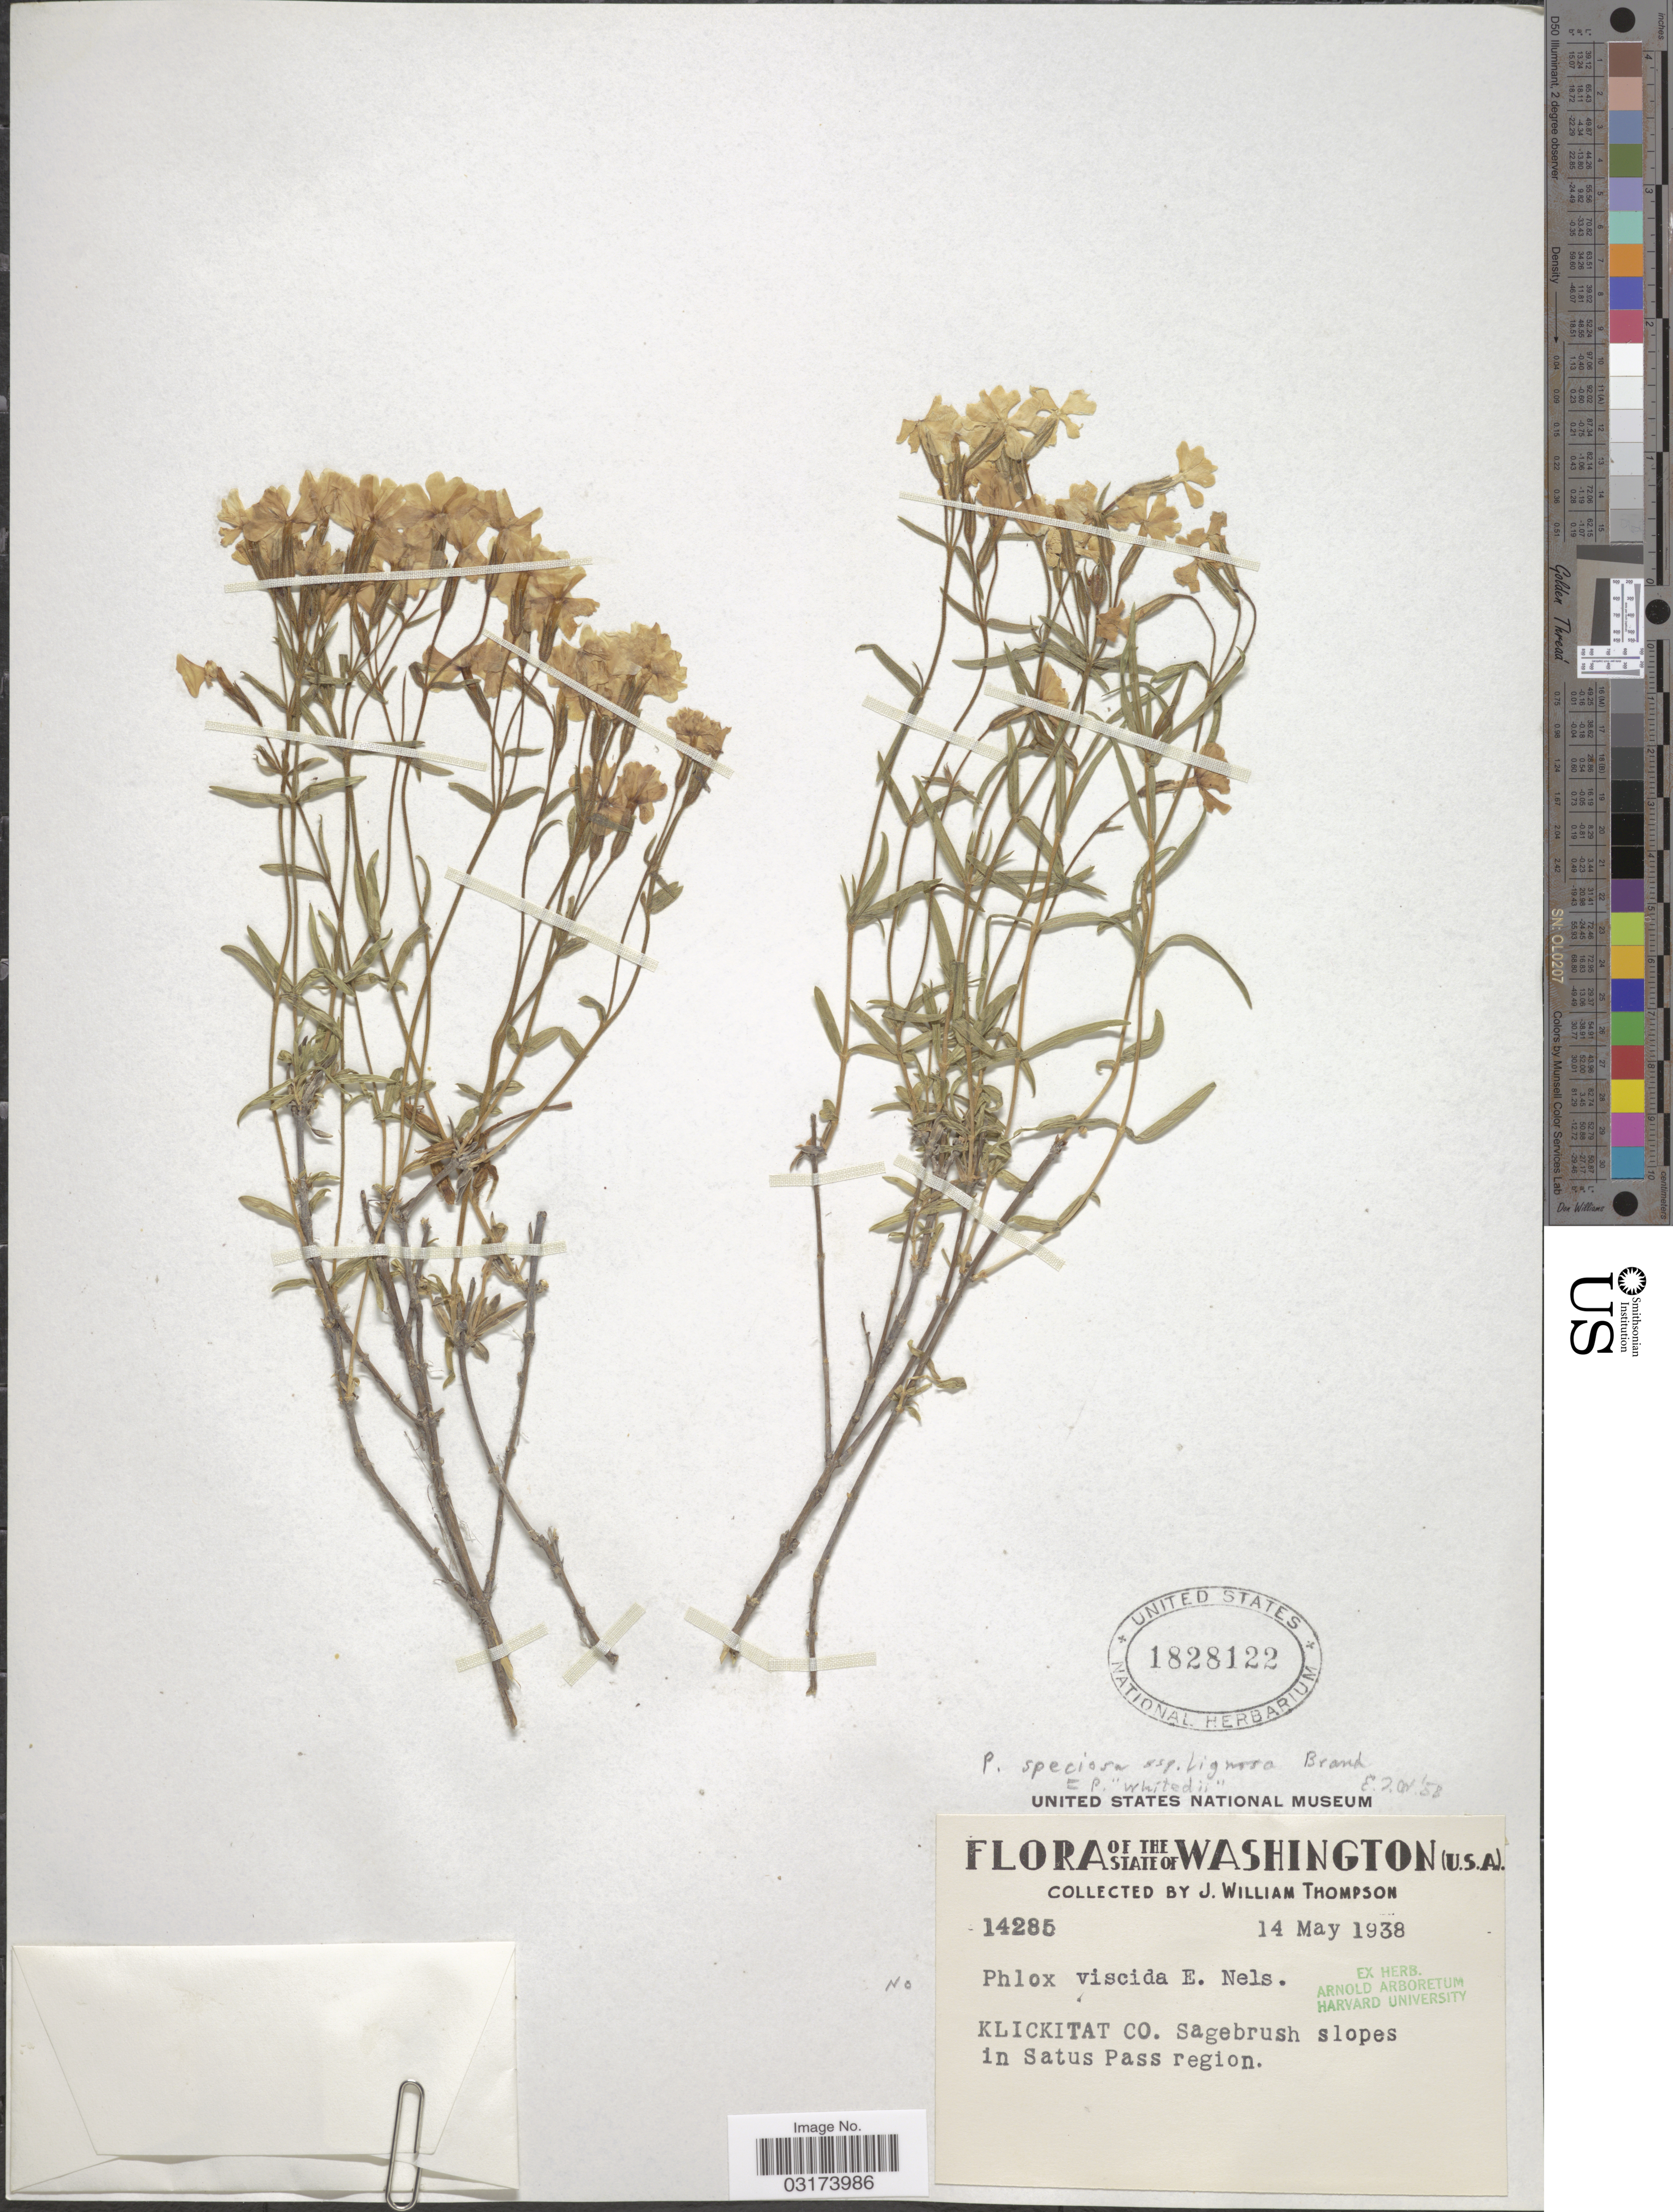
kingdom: Plantae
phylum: Tracheophyta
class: Magnoliopsida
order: Ericales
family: Polemoniaceae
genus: Phlox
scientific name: Phlox speciosa subsp. lignosa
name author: Brand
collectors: J. W. Thompson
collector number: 14285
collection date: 1938-05-14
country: United States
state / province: Washington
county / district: Klickitat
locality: Klickitat Co. Sagebrush slopes in Satus Pass region.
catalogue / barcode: US 1828122